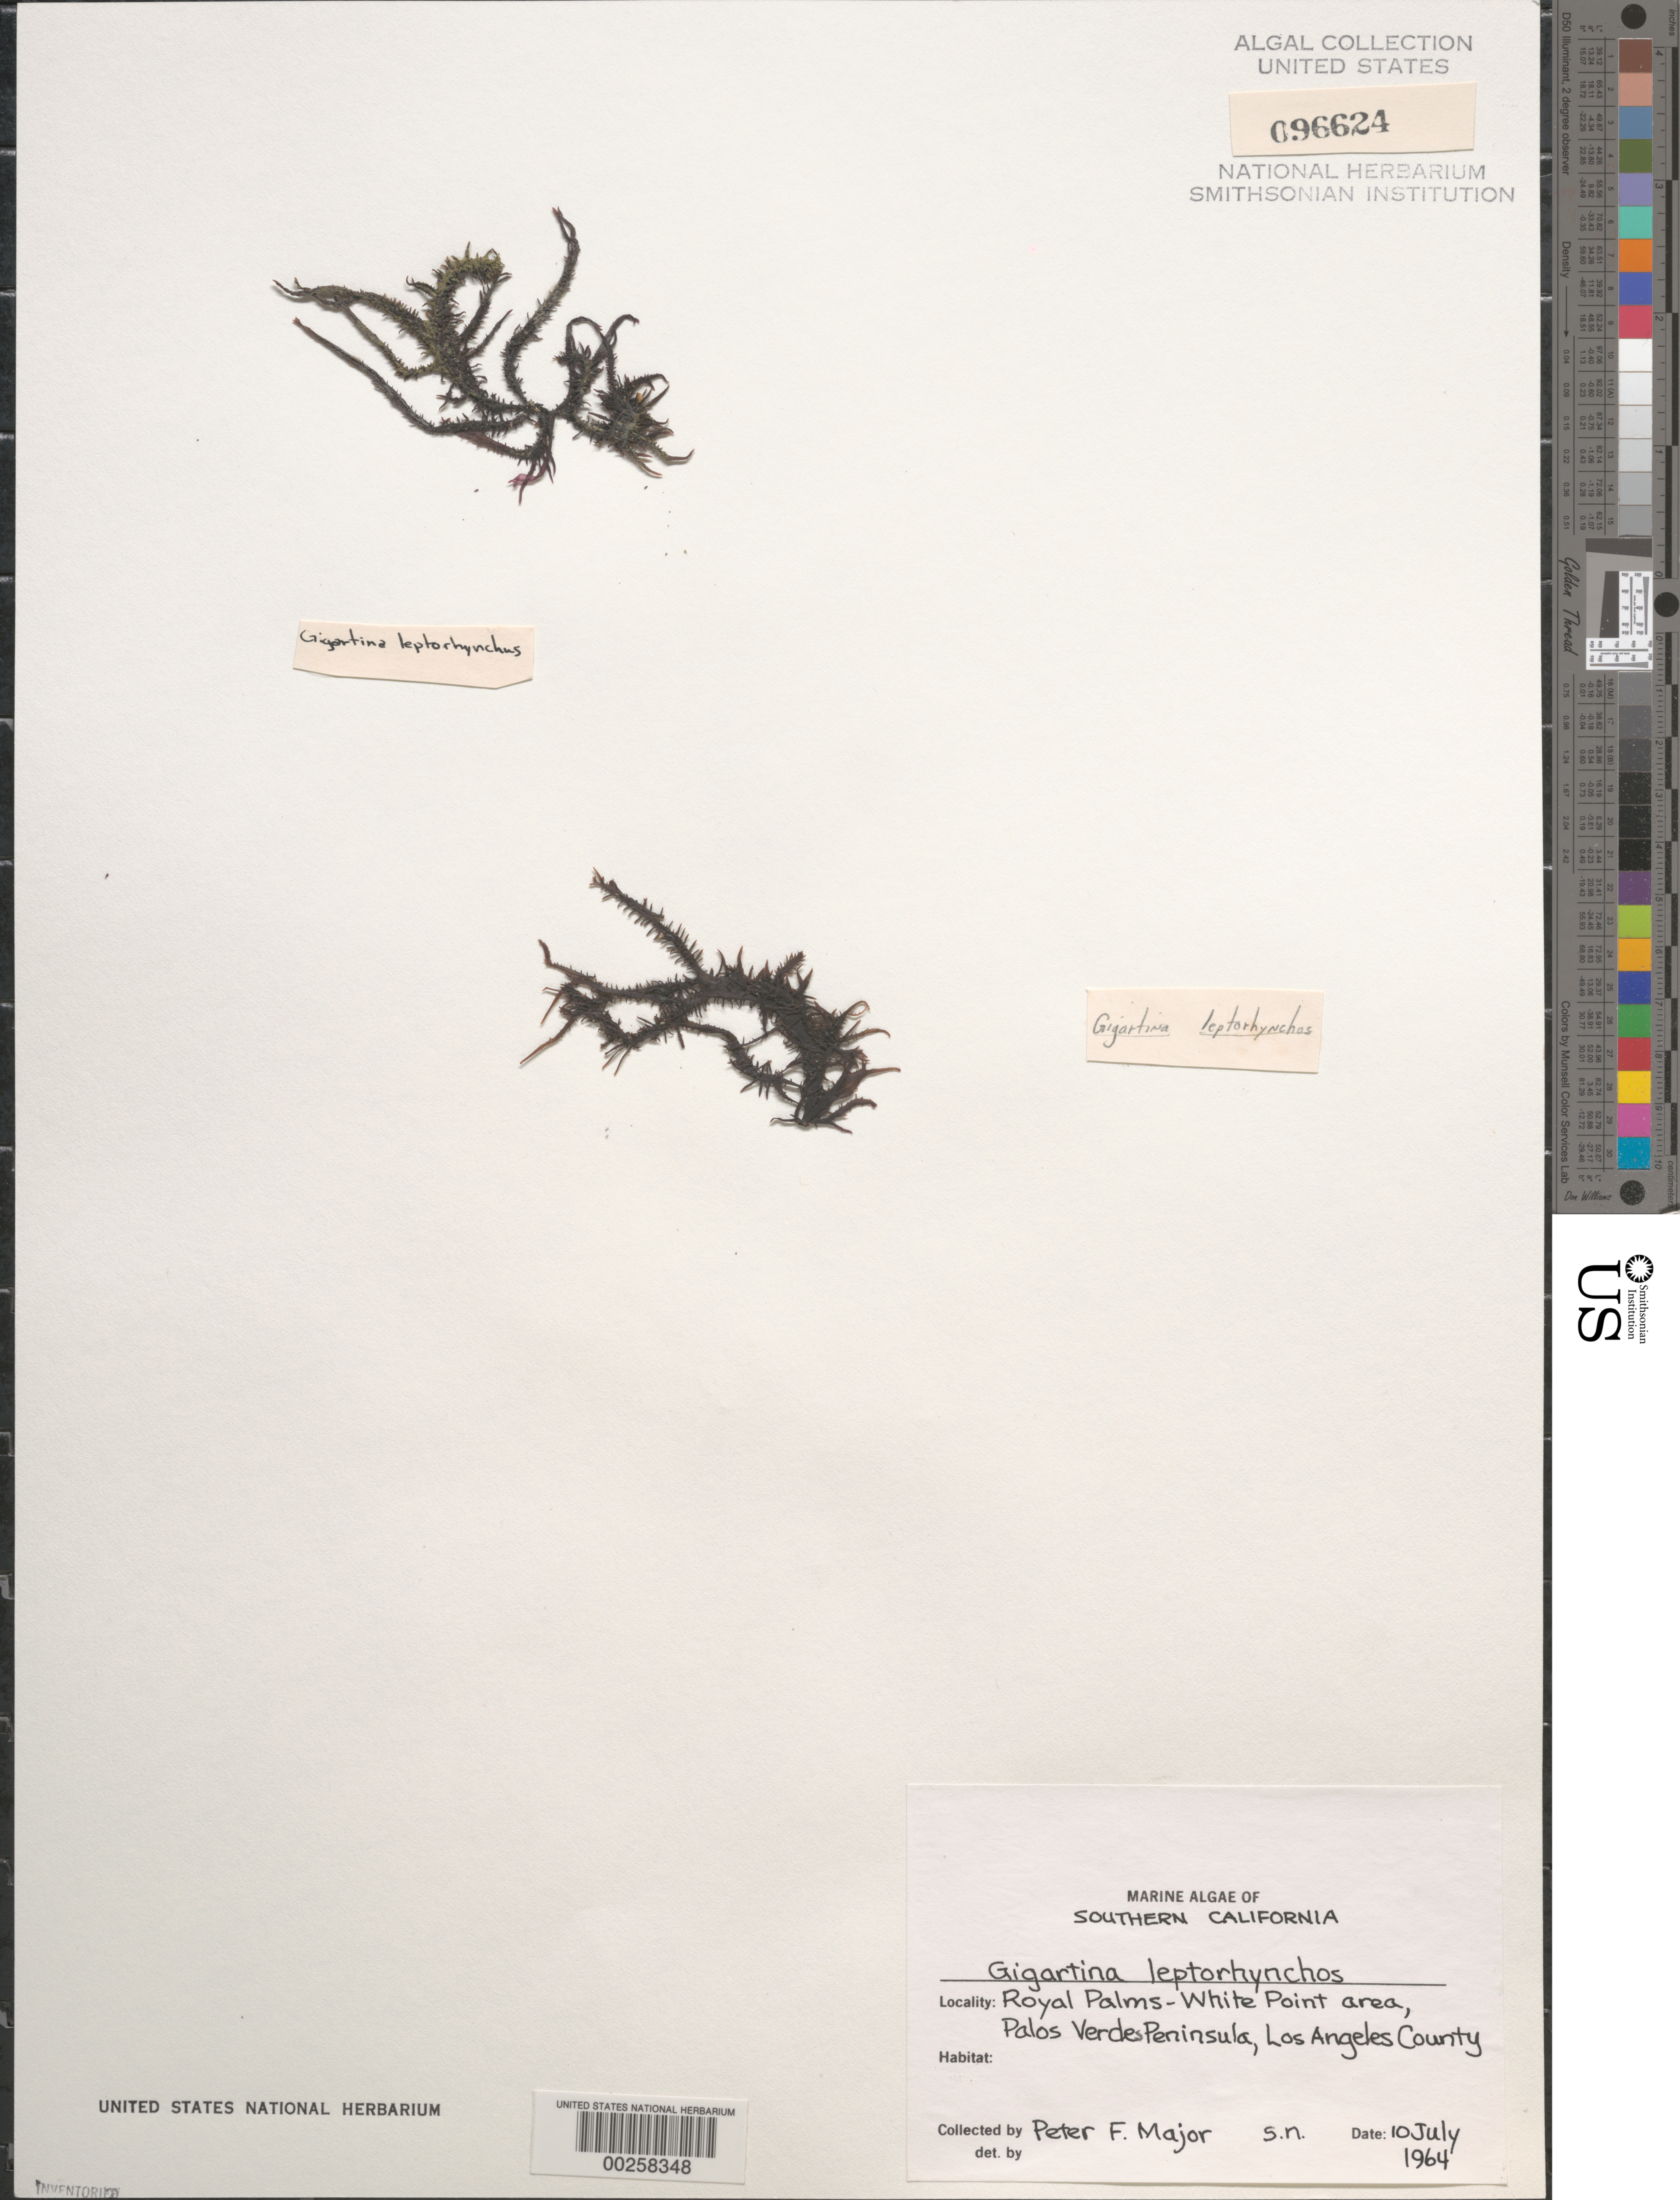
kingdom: Plantae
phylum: Rhodophyta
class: Florideophyceae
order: Gigartinales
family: Gigartinaceae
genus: Mazzaella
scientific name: Mazzaella leptorhynchos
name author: (J. Agardh) Leister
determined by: Algae name updating Project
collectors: P. Major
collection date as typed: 10 Jul 1964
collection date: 1964-07-10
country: United States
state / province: California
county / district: Los Angeles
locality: Royal Palms-Whites Point area, Palos Verdes Peninsula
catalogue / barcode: US 96624